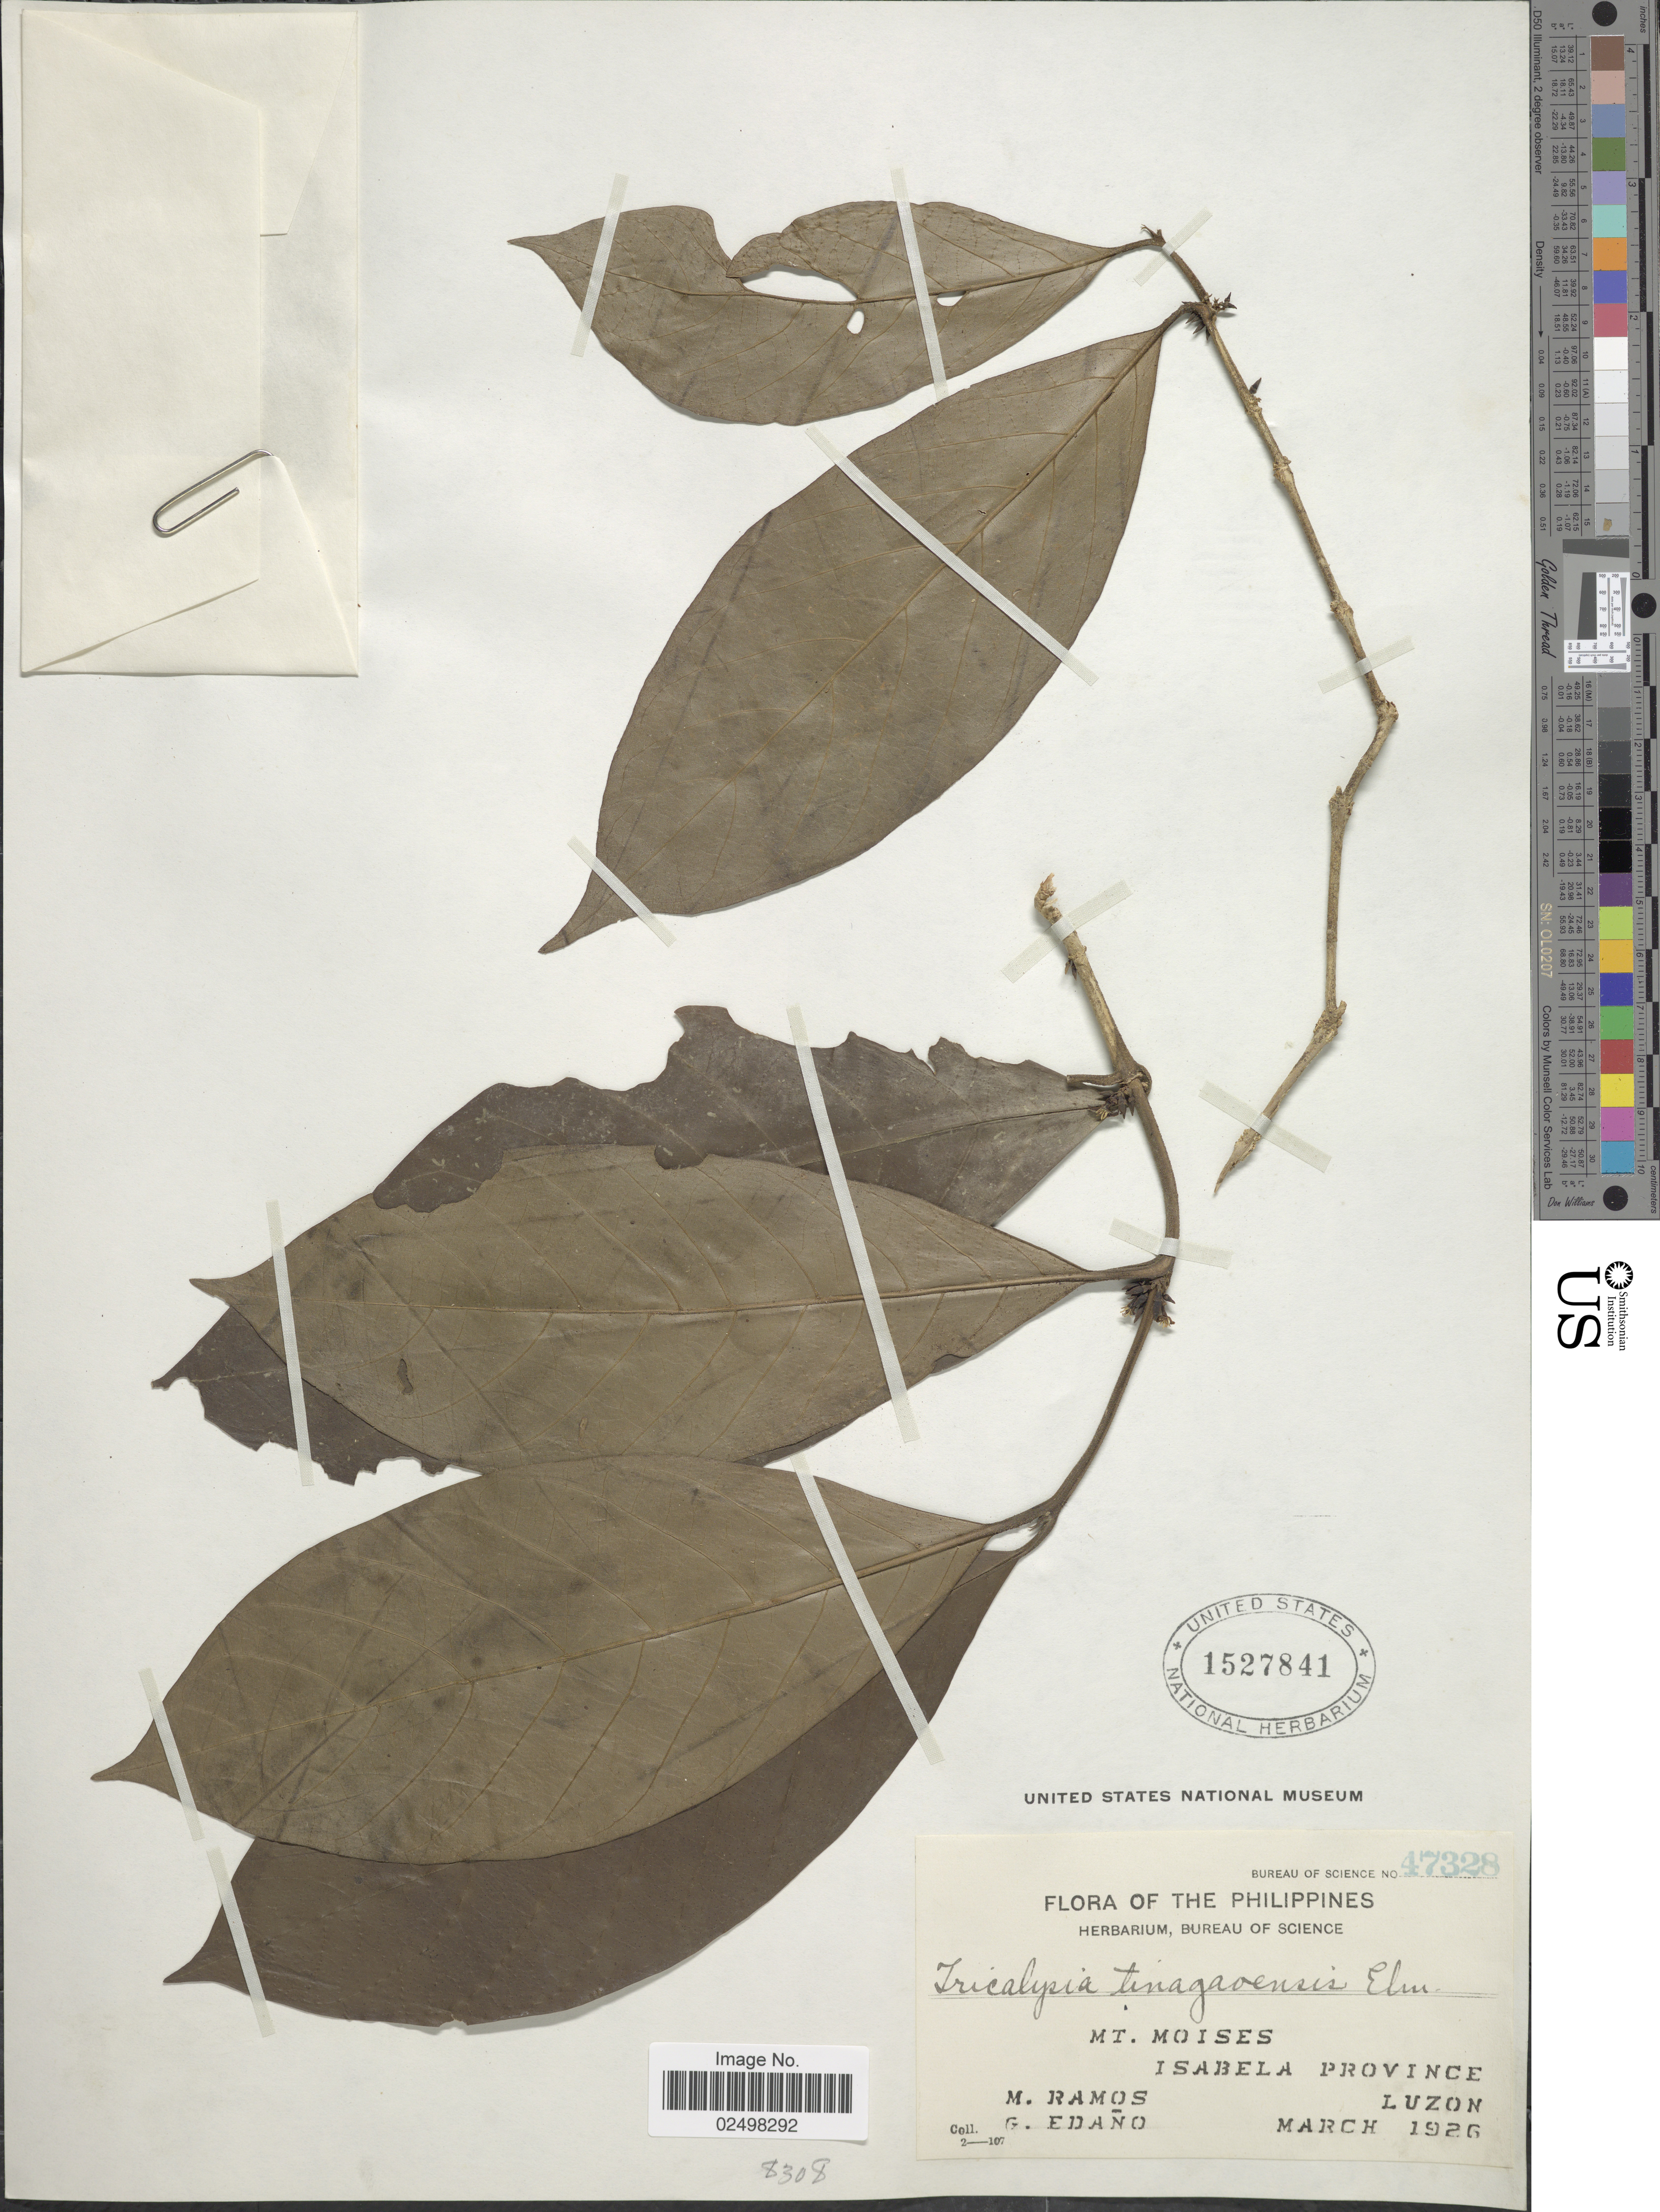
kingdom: Plantae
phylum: Tracheophyta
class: Magnoliopsida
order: Gentianales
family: Rubiaceae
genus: Tricalysia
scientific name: Tricalysia tinagaoensis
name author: Elmer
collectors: M. Ramos & G. Edaño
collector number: Bureau of Science 47328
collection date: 1926-03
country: Philippines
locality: Mt. Moises. Isabela Province, Luzon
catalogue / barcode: US 1527841